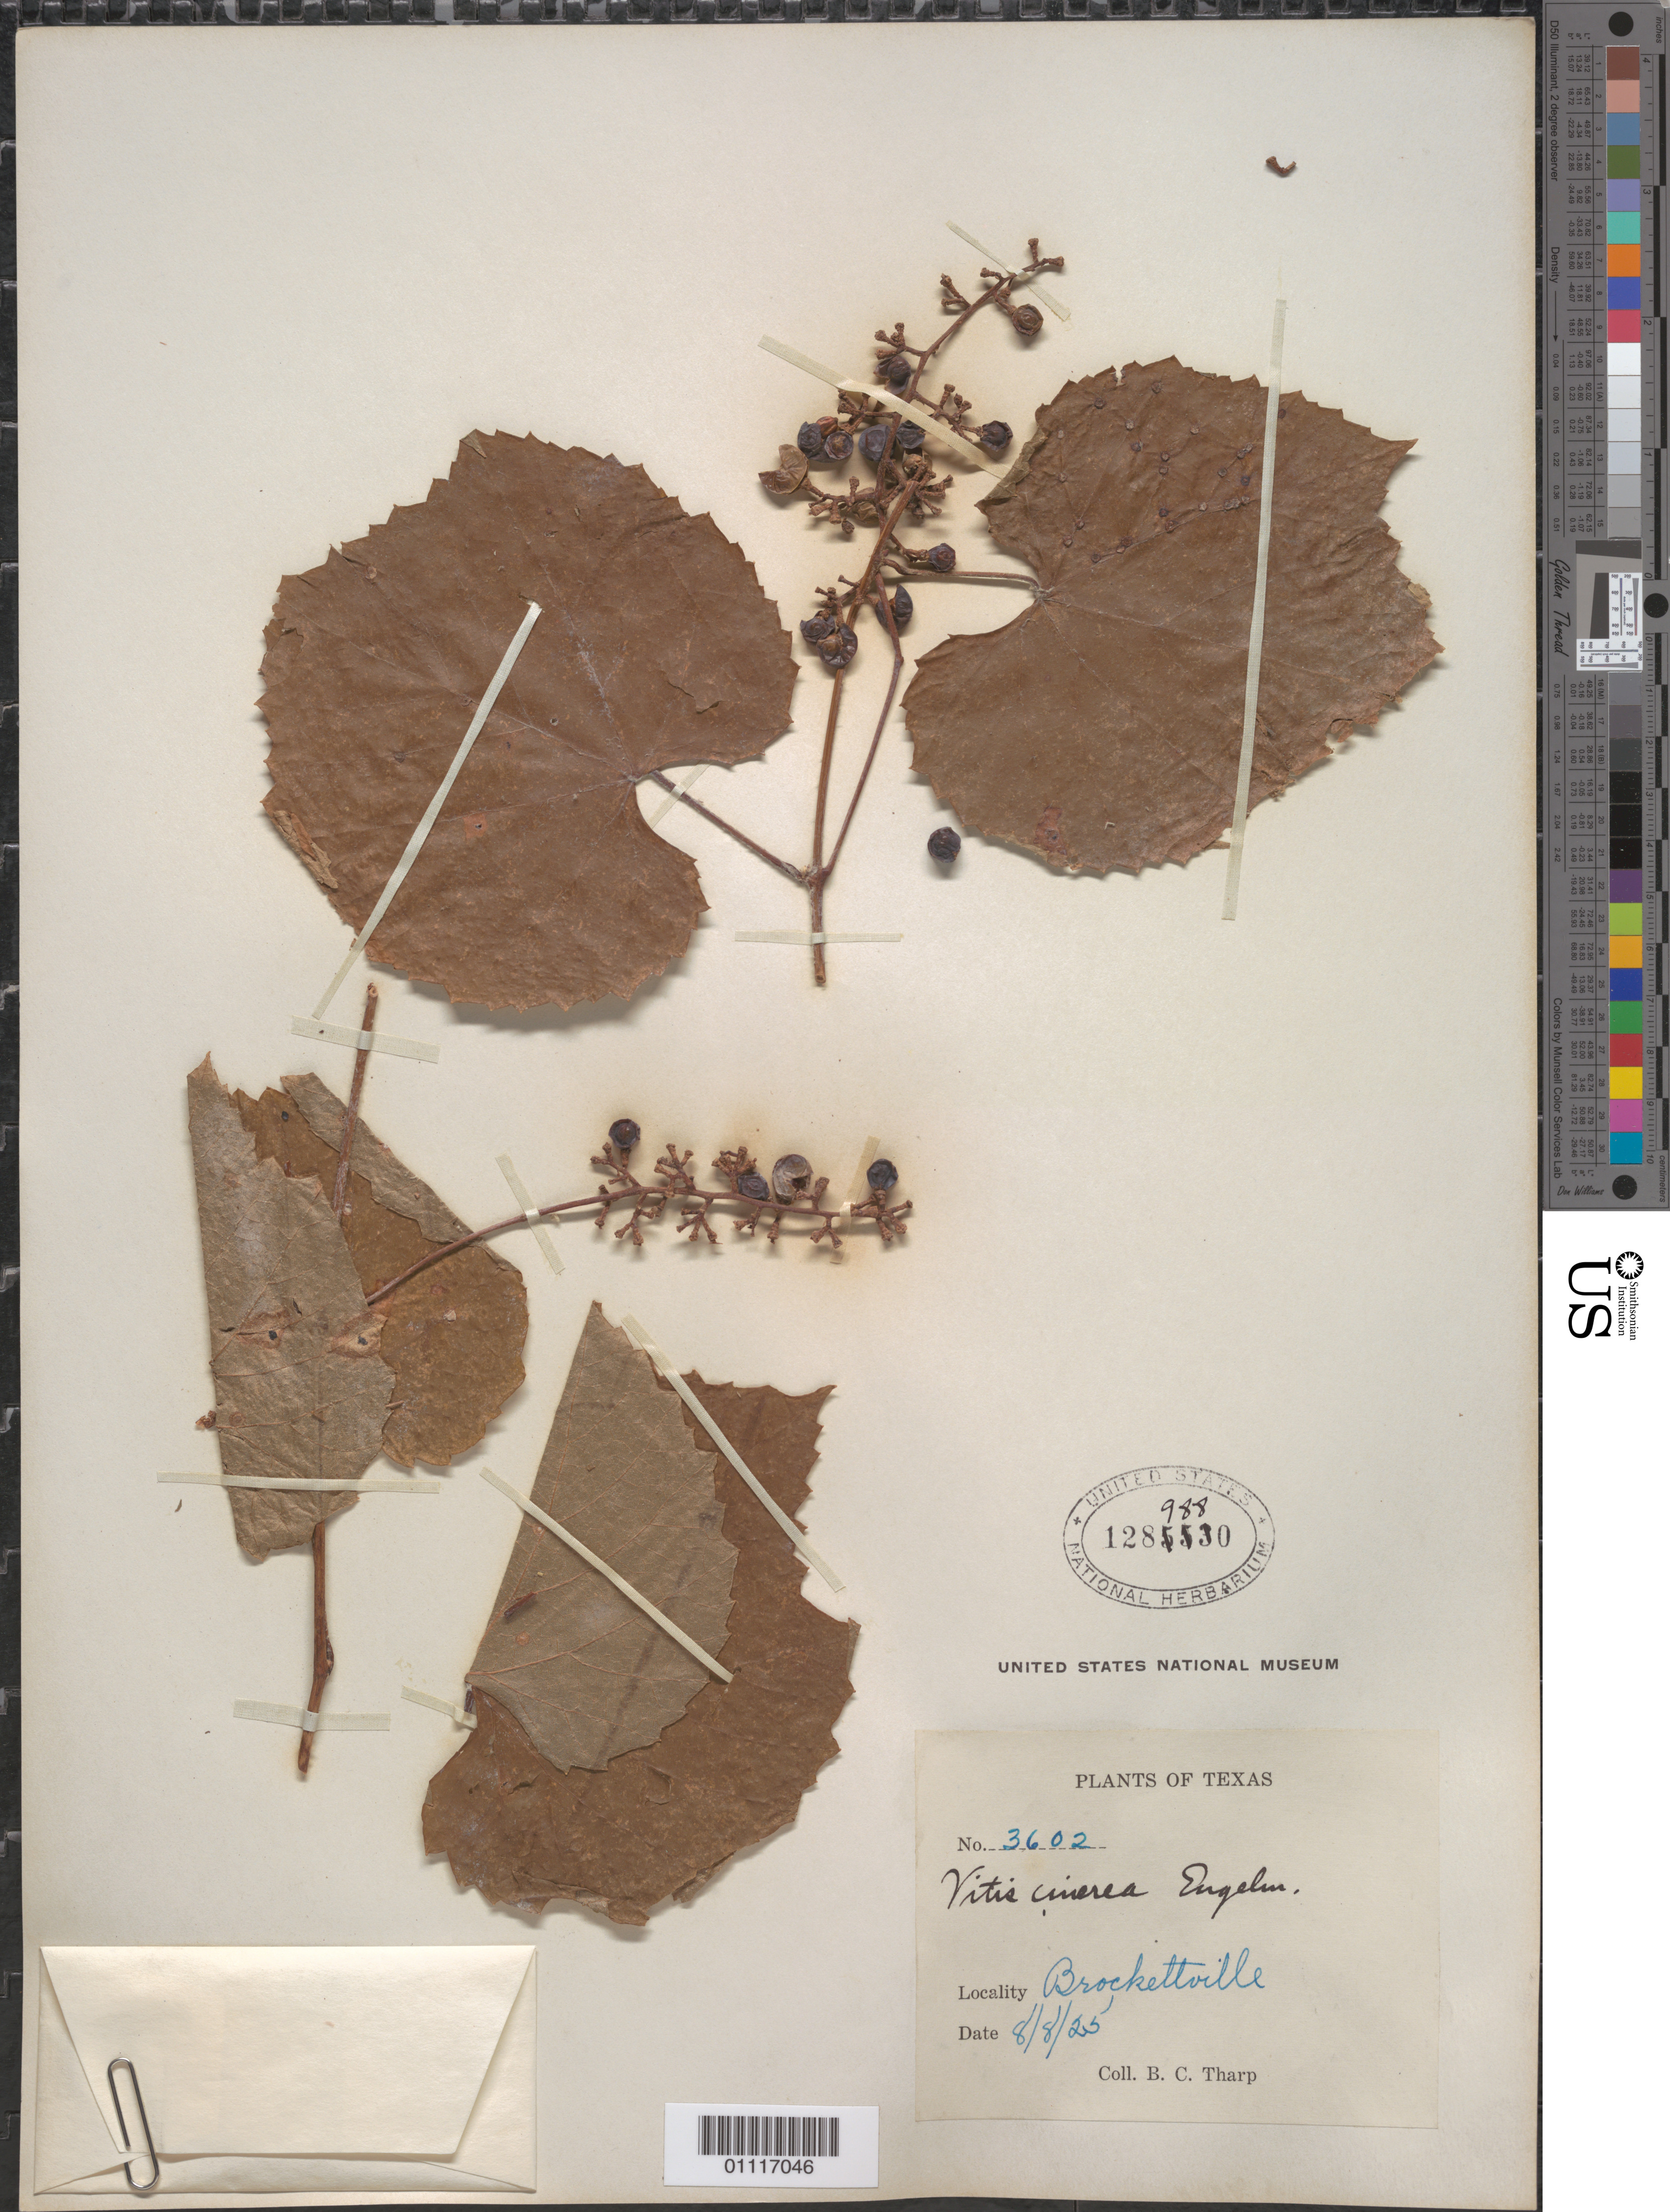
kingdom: Plantae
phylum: Tracheophyta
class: Magnoliopsida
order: Vitales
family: Vitaceae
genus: Vitis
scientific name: Vitis cinerea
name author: (Engelm.) Millardet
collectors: B. C. Tharp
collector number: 3602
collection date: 1925-08-08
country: United States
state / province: Texas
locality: Brackettville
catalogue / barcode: US 1289880